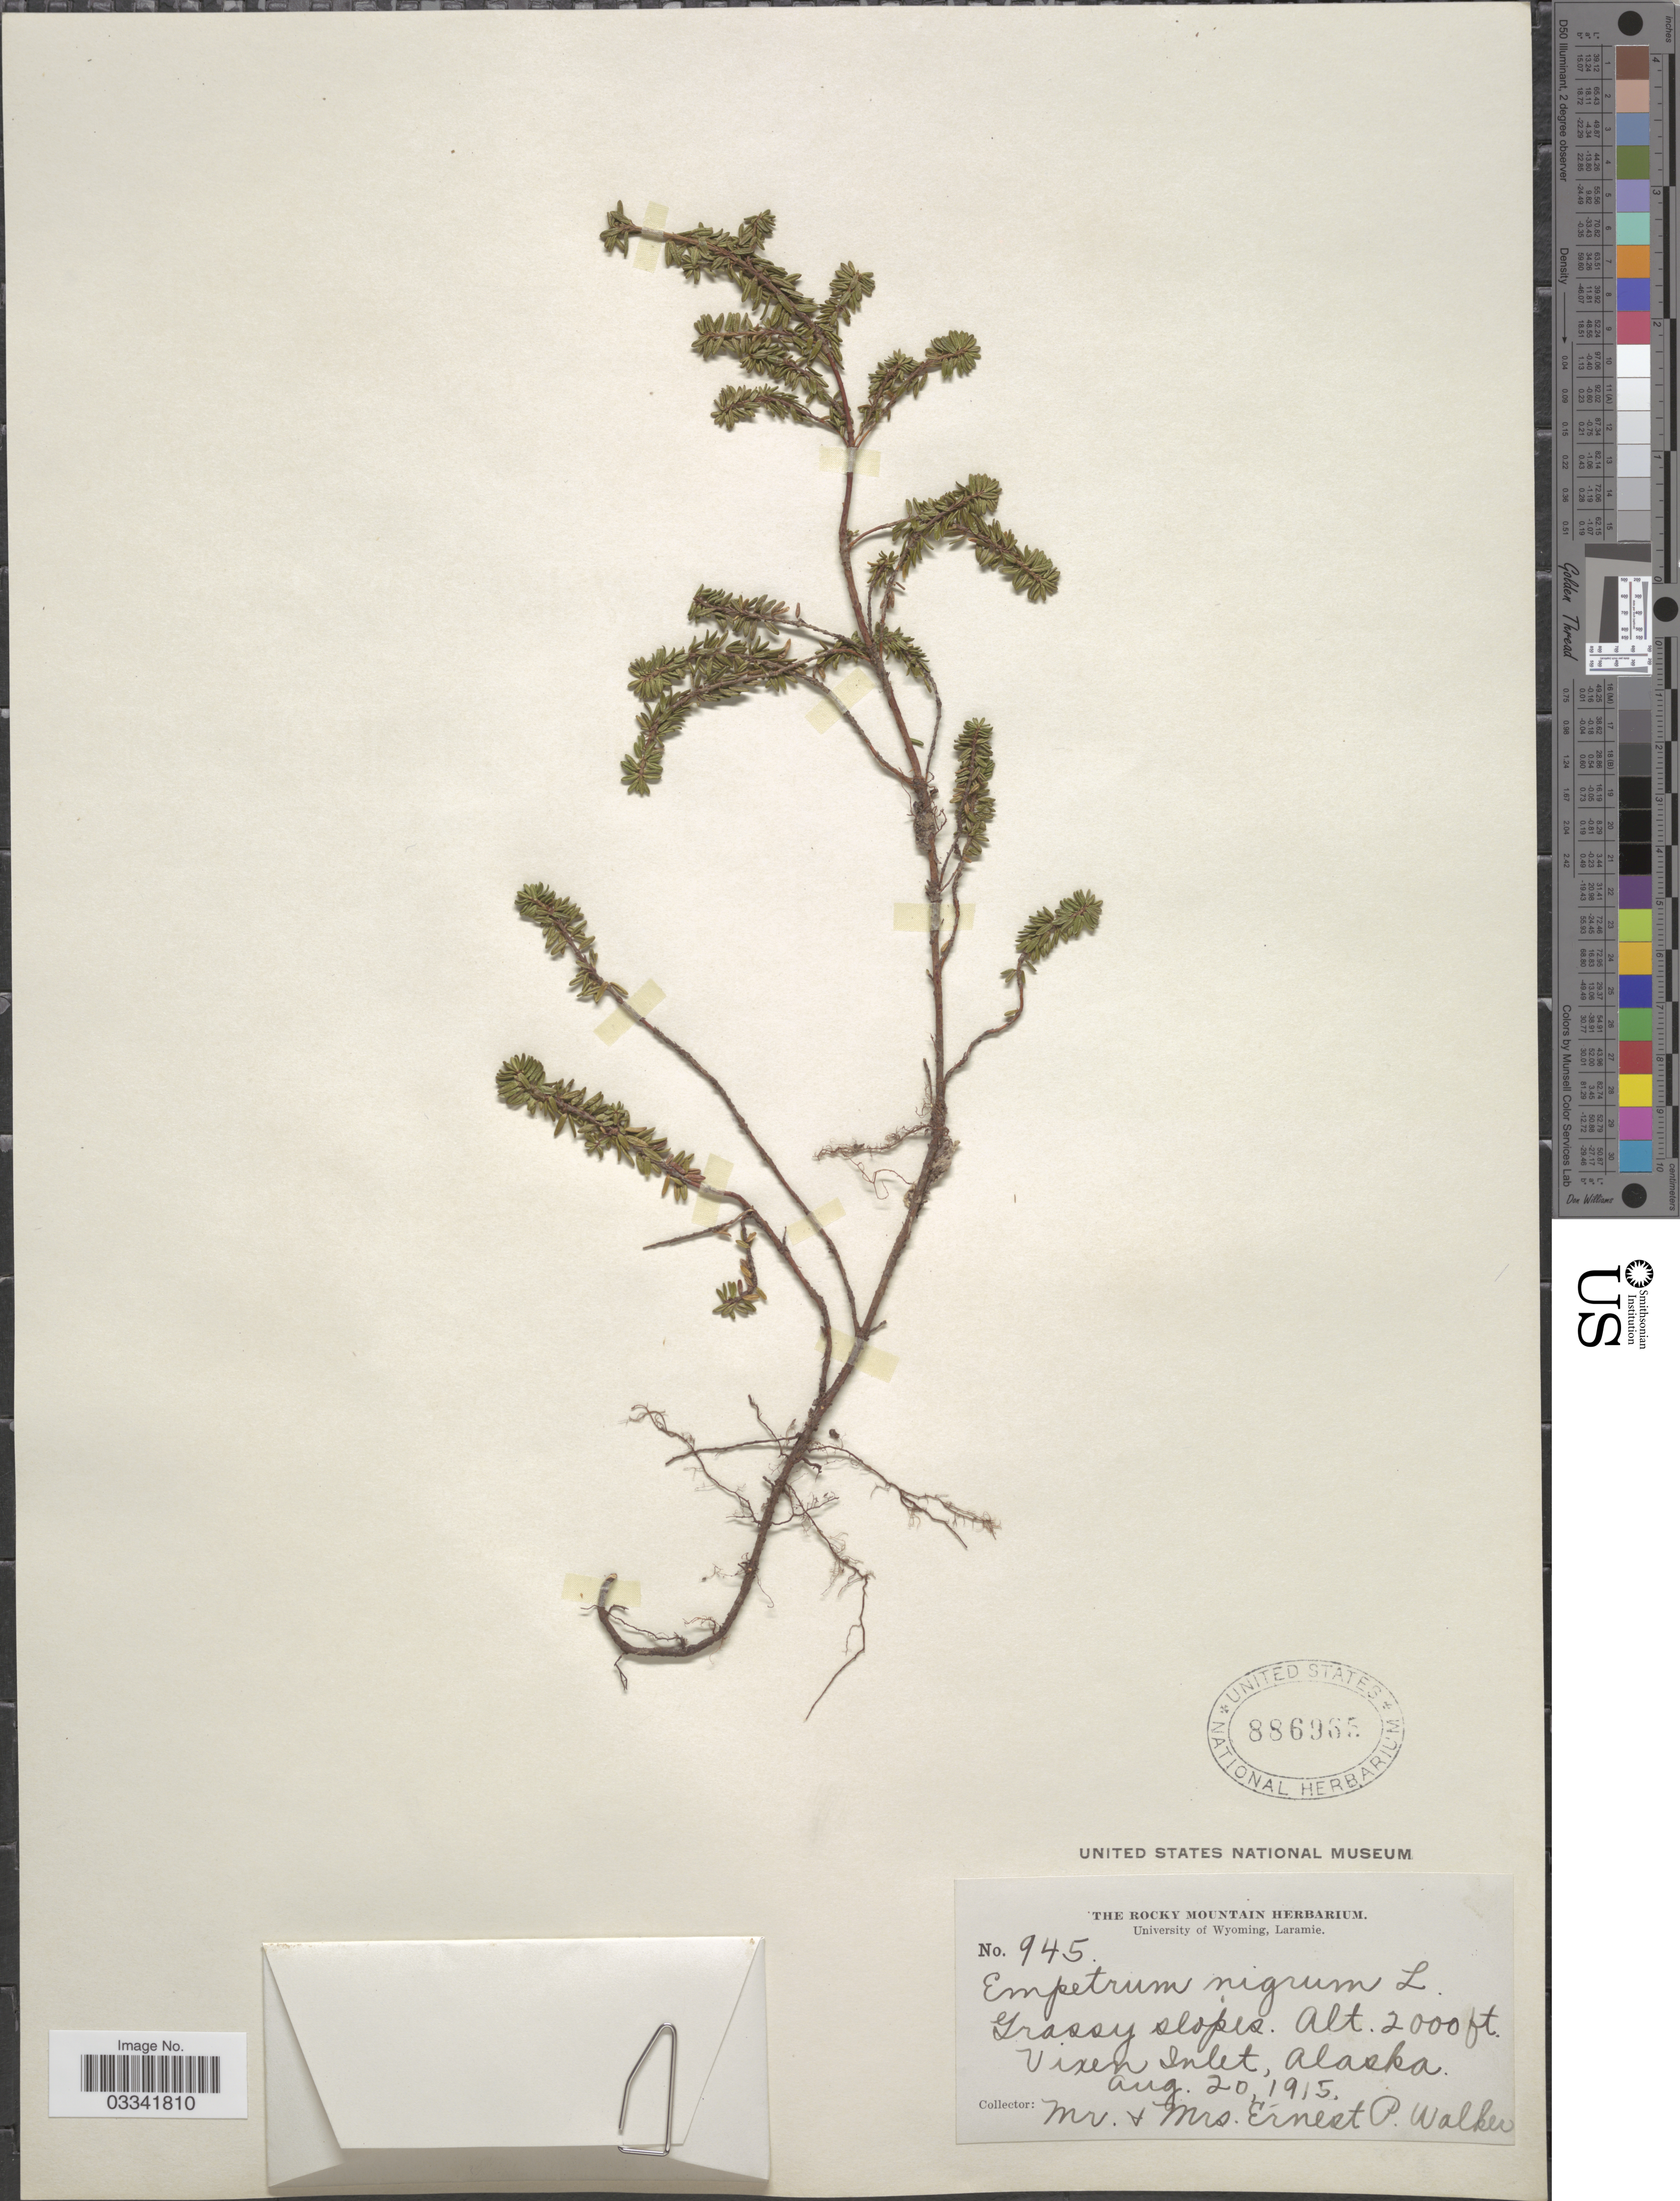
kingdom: Plantae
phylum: Tracheophyta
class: Magnoliopsida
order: Ericales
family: Ericaceae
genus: Empetrum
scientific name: Empetrum nigrum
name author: L.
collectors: E. P. Walker & E. Walker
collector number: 945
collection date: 1915-08-20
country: United States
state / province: Alaska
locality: Vixen Inlet.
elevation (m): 610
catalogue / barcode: US 886965